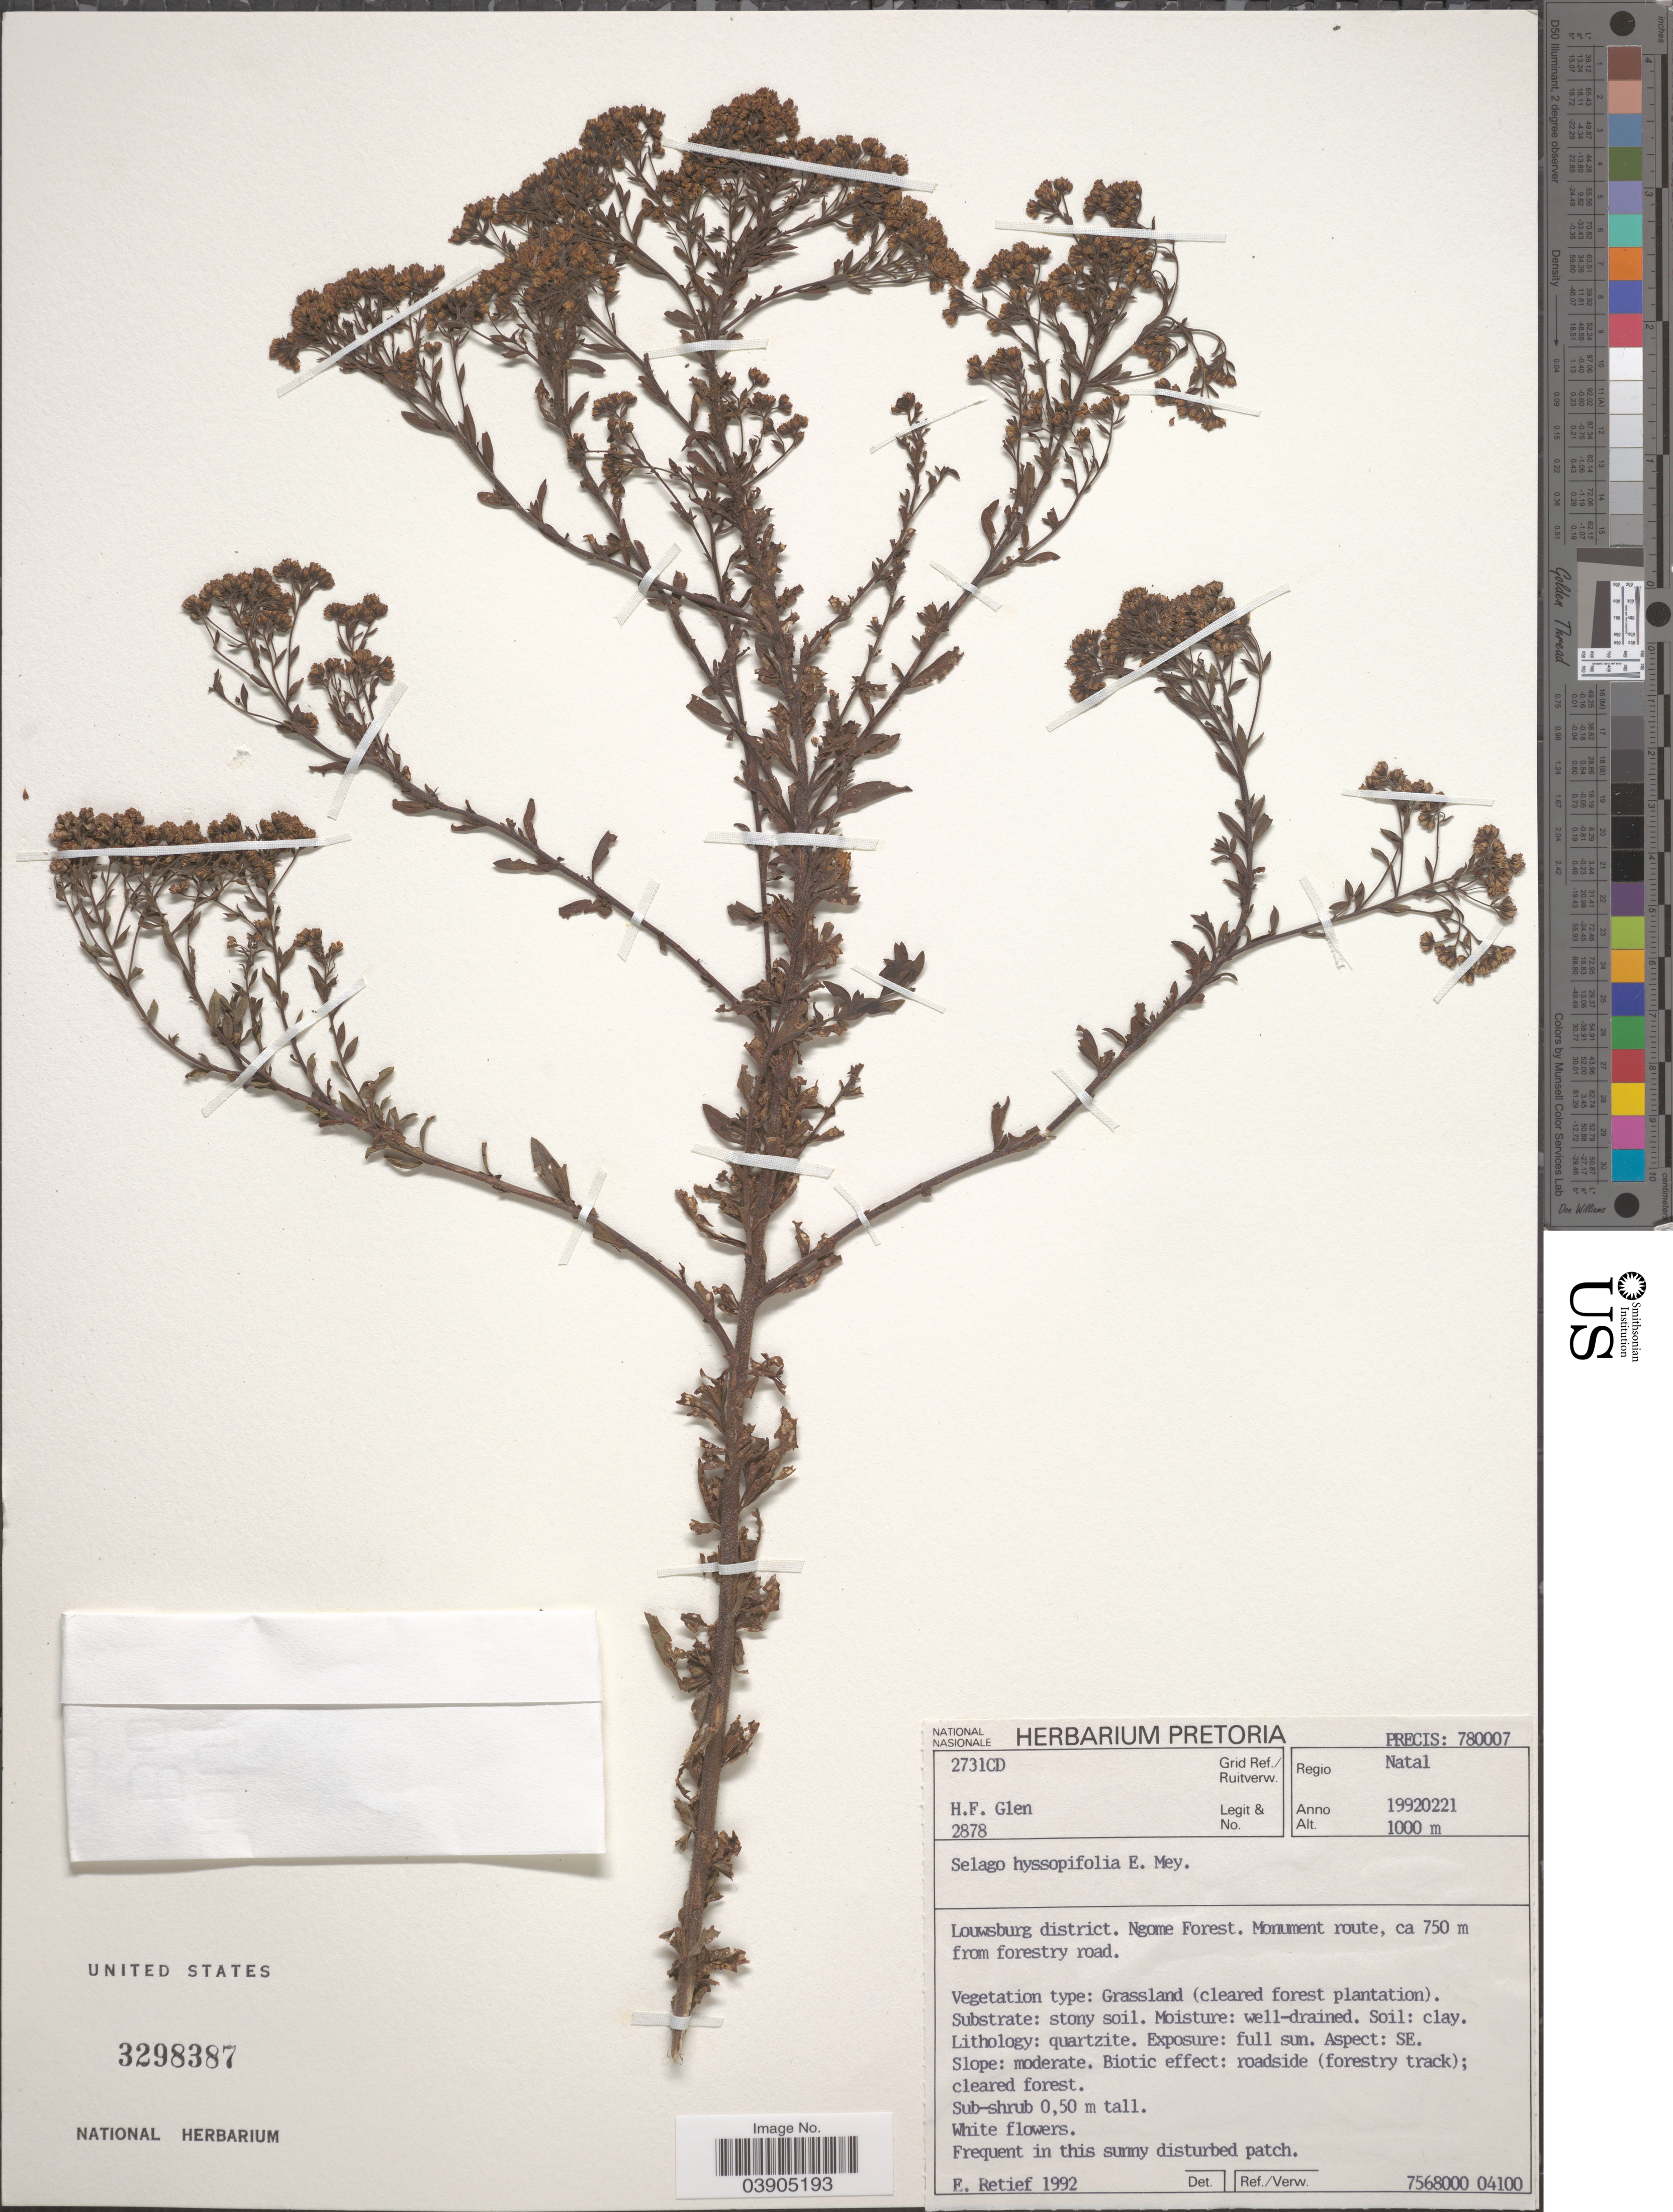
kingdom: Plantae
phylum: Tracheophyta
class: Magnoliopsida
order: Lamiales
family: Scrophulariaceae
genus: Selago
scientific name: Selago hyssopifolia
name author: E. Mey.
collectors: H. F. Glen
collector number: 2878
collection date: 1992-02-21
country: South Africa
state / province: KwaZulu-Natal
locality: Grid Ref./Ruitverw. 2731CD. Regio Natal. Louwsburg district. Ngome Forest. Monument route, ca 750 m from forestry road.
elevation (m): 1000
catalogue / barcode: US 3298387